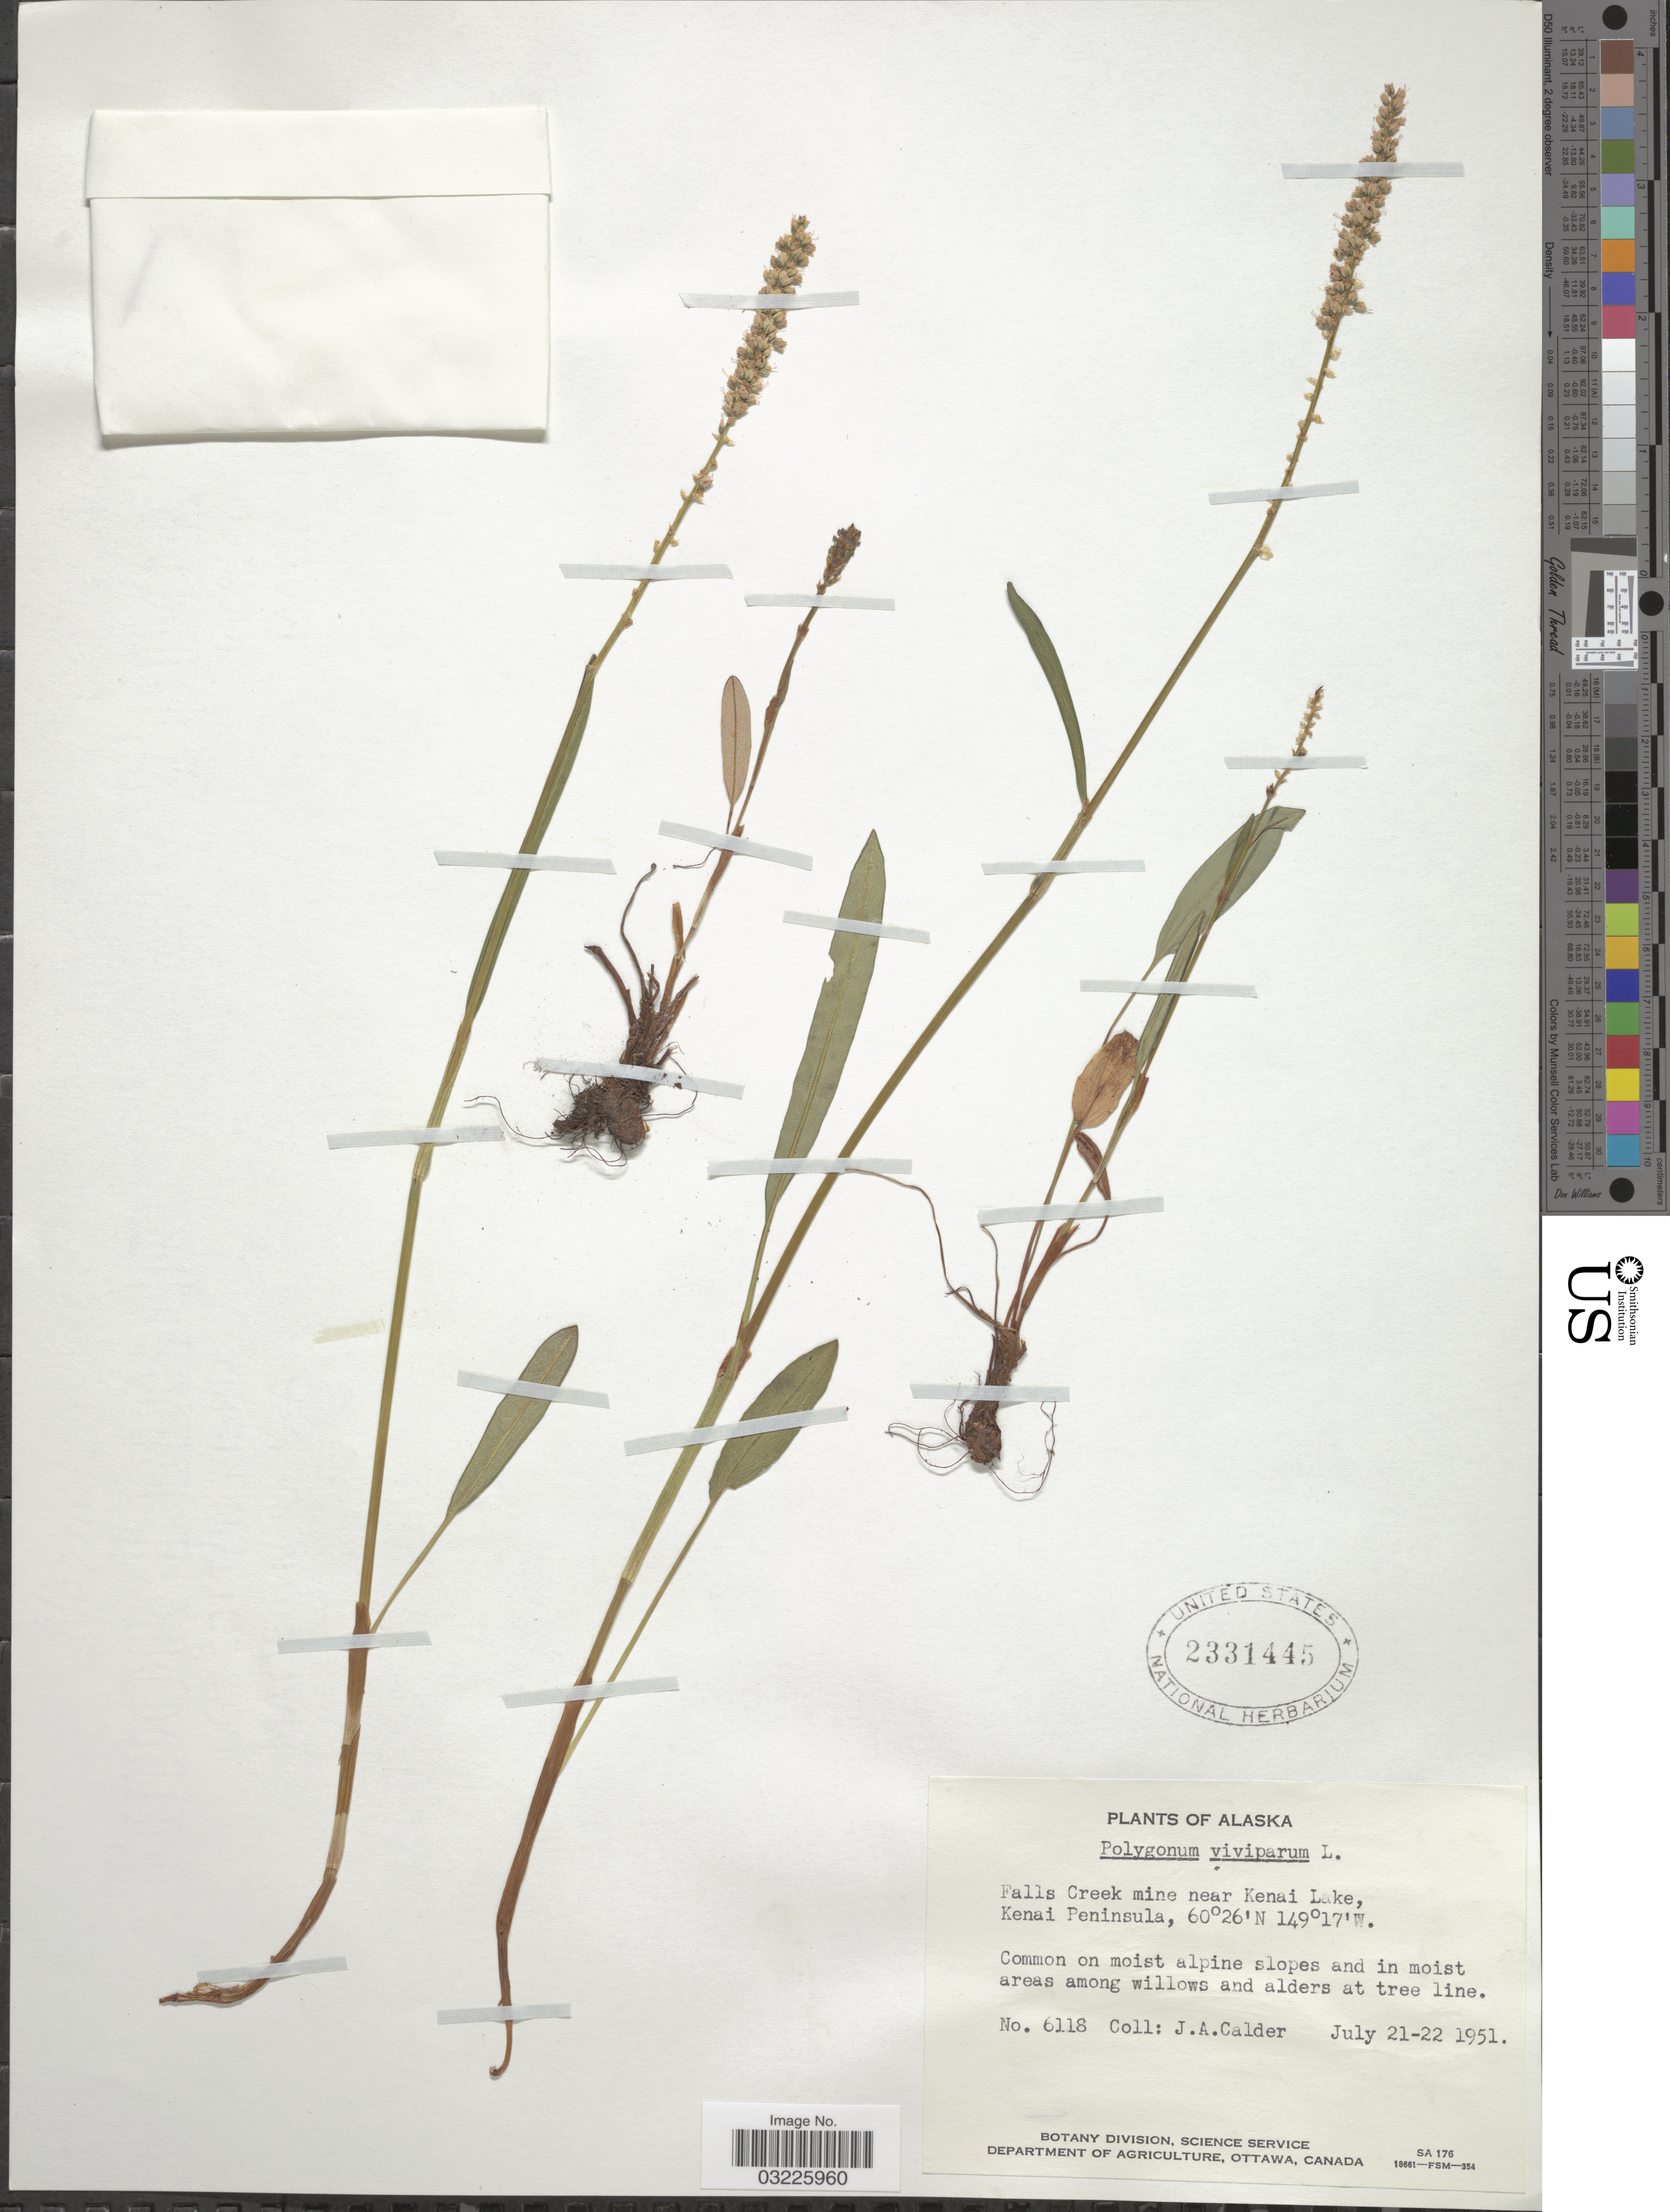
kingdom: Plantae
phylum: Tracheophyta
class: Magnoliopsida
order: Caryophyllales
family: Polygonaceae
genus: Bistorta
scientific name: Bistorta vivipara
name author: (L.) Delarbre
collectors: J. A. Calder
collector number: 6118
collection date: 1951-07-21/1951-07-22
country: United States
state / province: Alaska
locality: Falls Creek mine near Kenai Lake, Kenai Peninsula.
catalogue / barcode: US 2331445